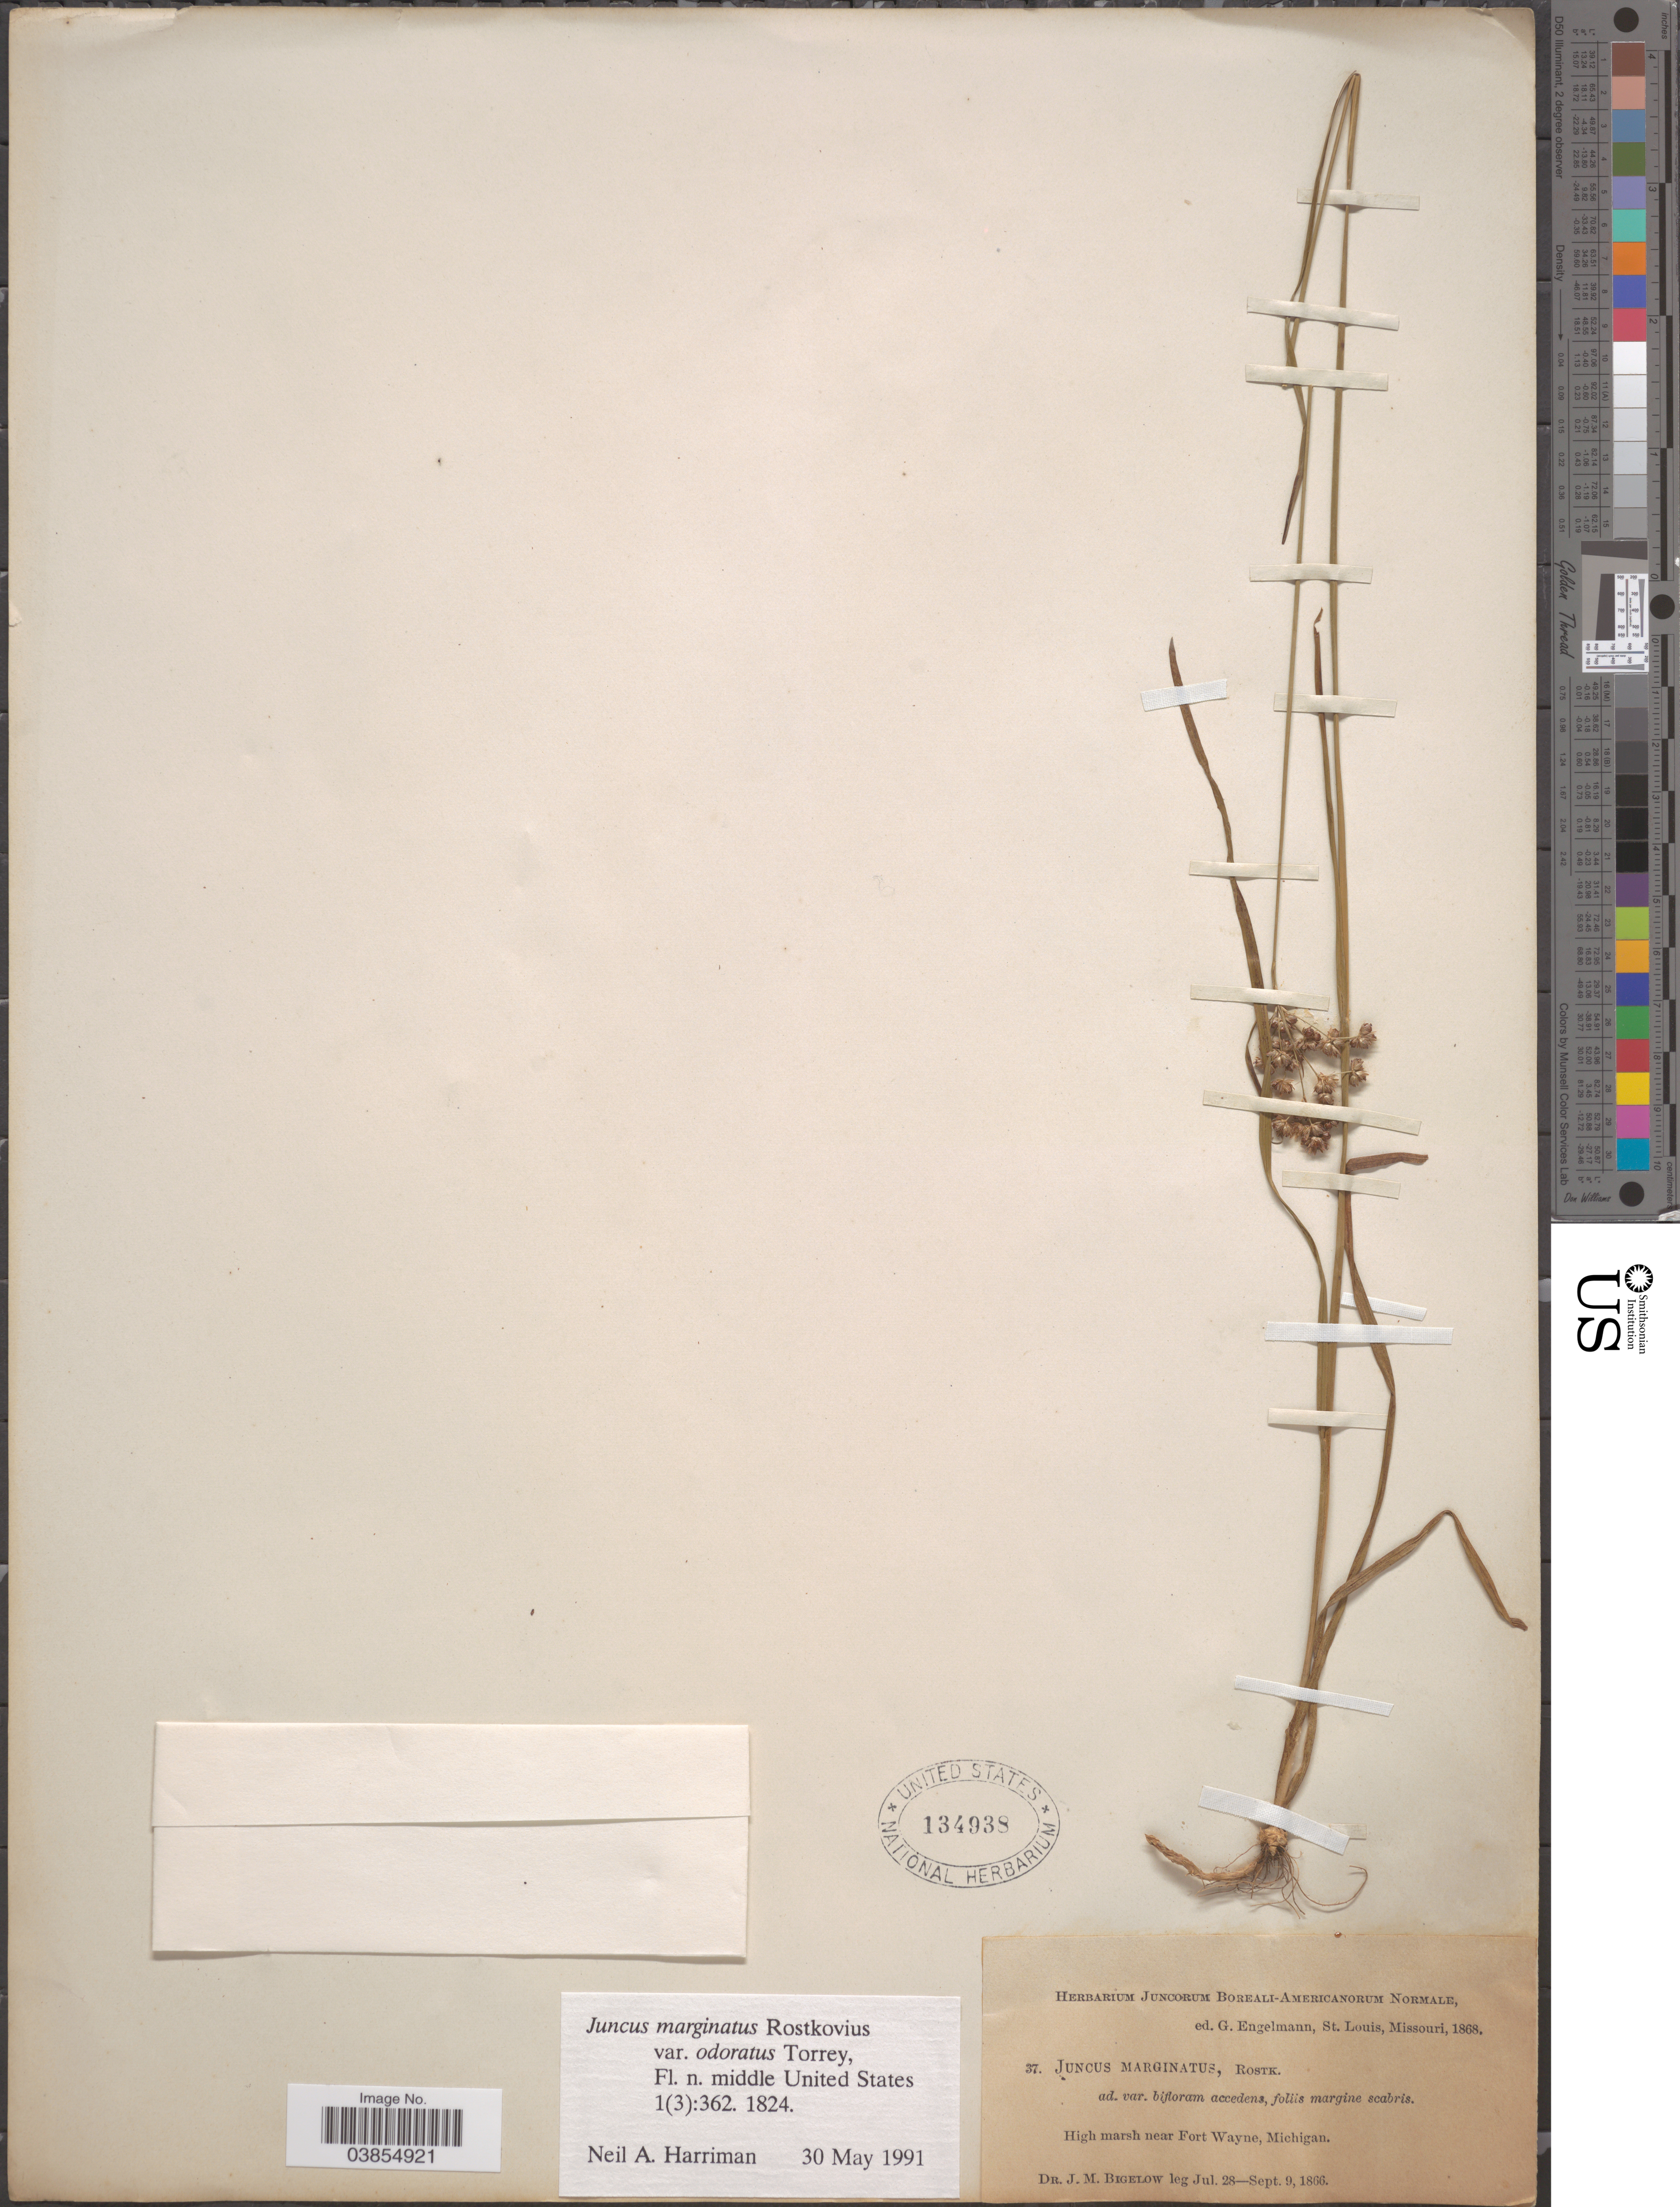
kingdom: Plantae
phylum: Tracheophyta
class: Liliopsida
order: Poales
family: Juncaceae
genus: Juncus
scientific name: Juncus marginatus var. odoratus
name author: Torr.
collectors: J. M. Bigelow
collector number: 37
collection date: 1866-07-28/1866-09-09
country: United States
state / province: Michigan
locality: High marsh near Fort Wayne.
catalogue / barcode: US 134938